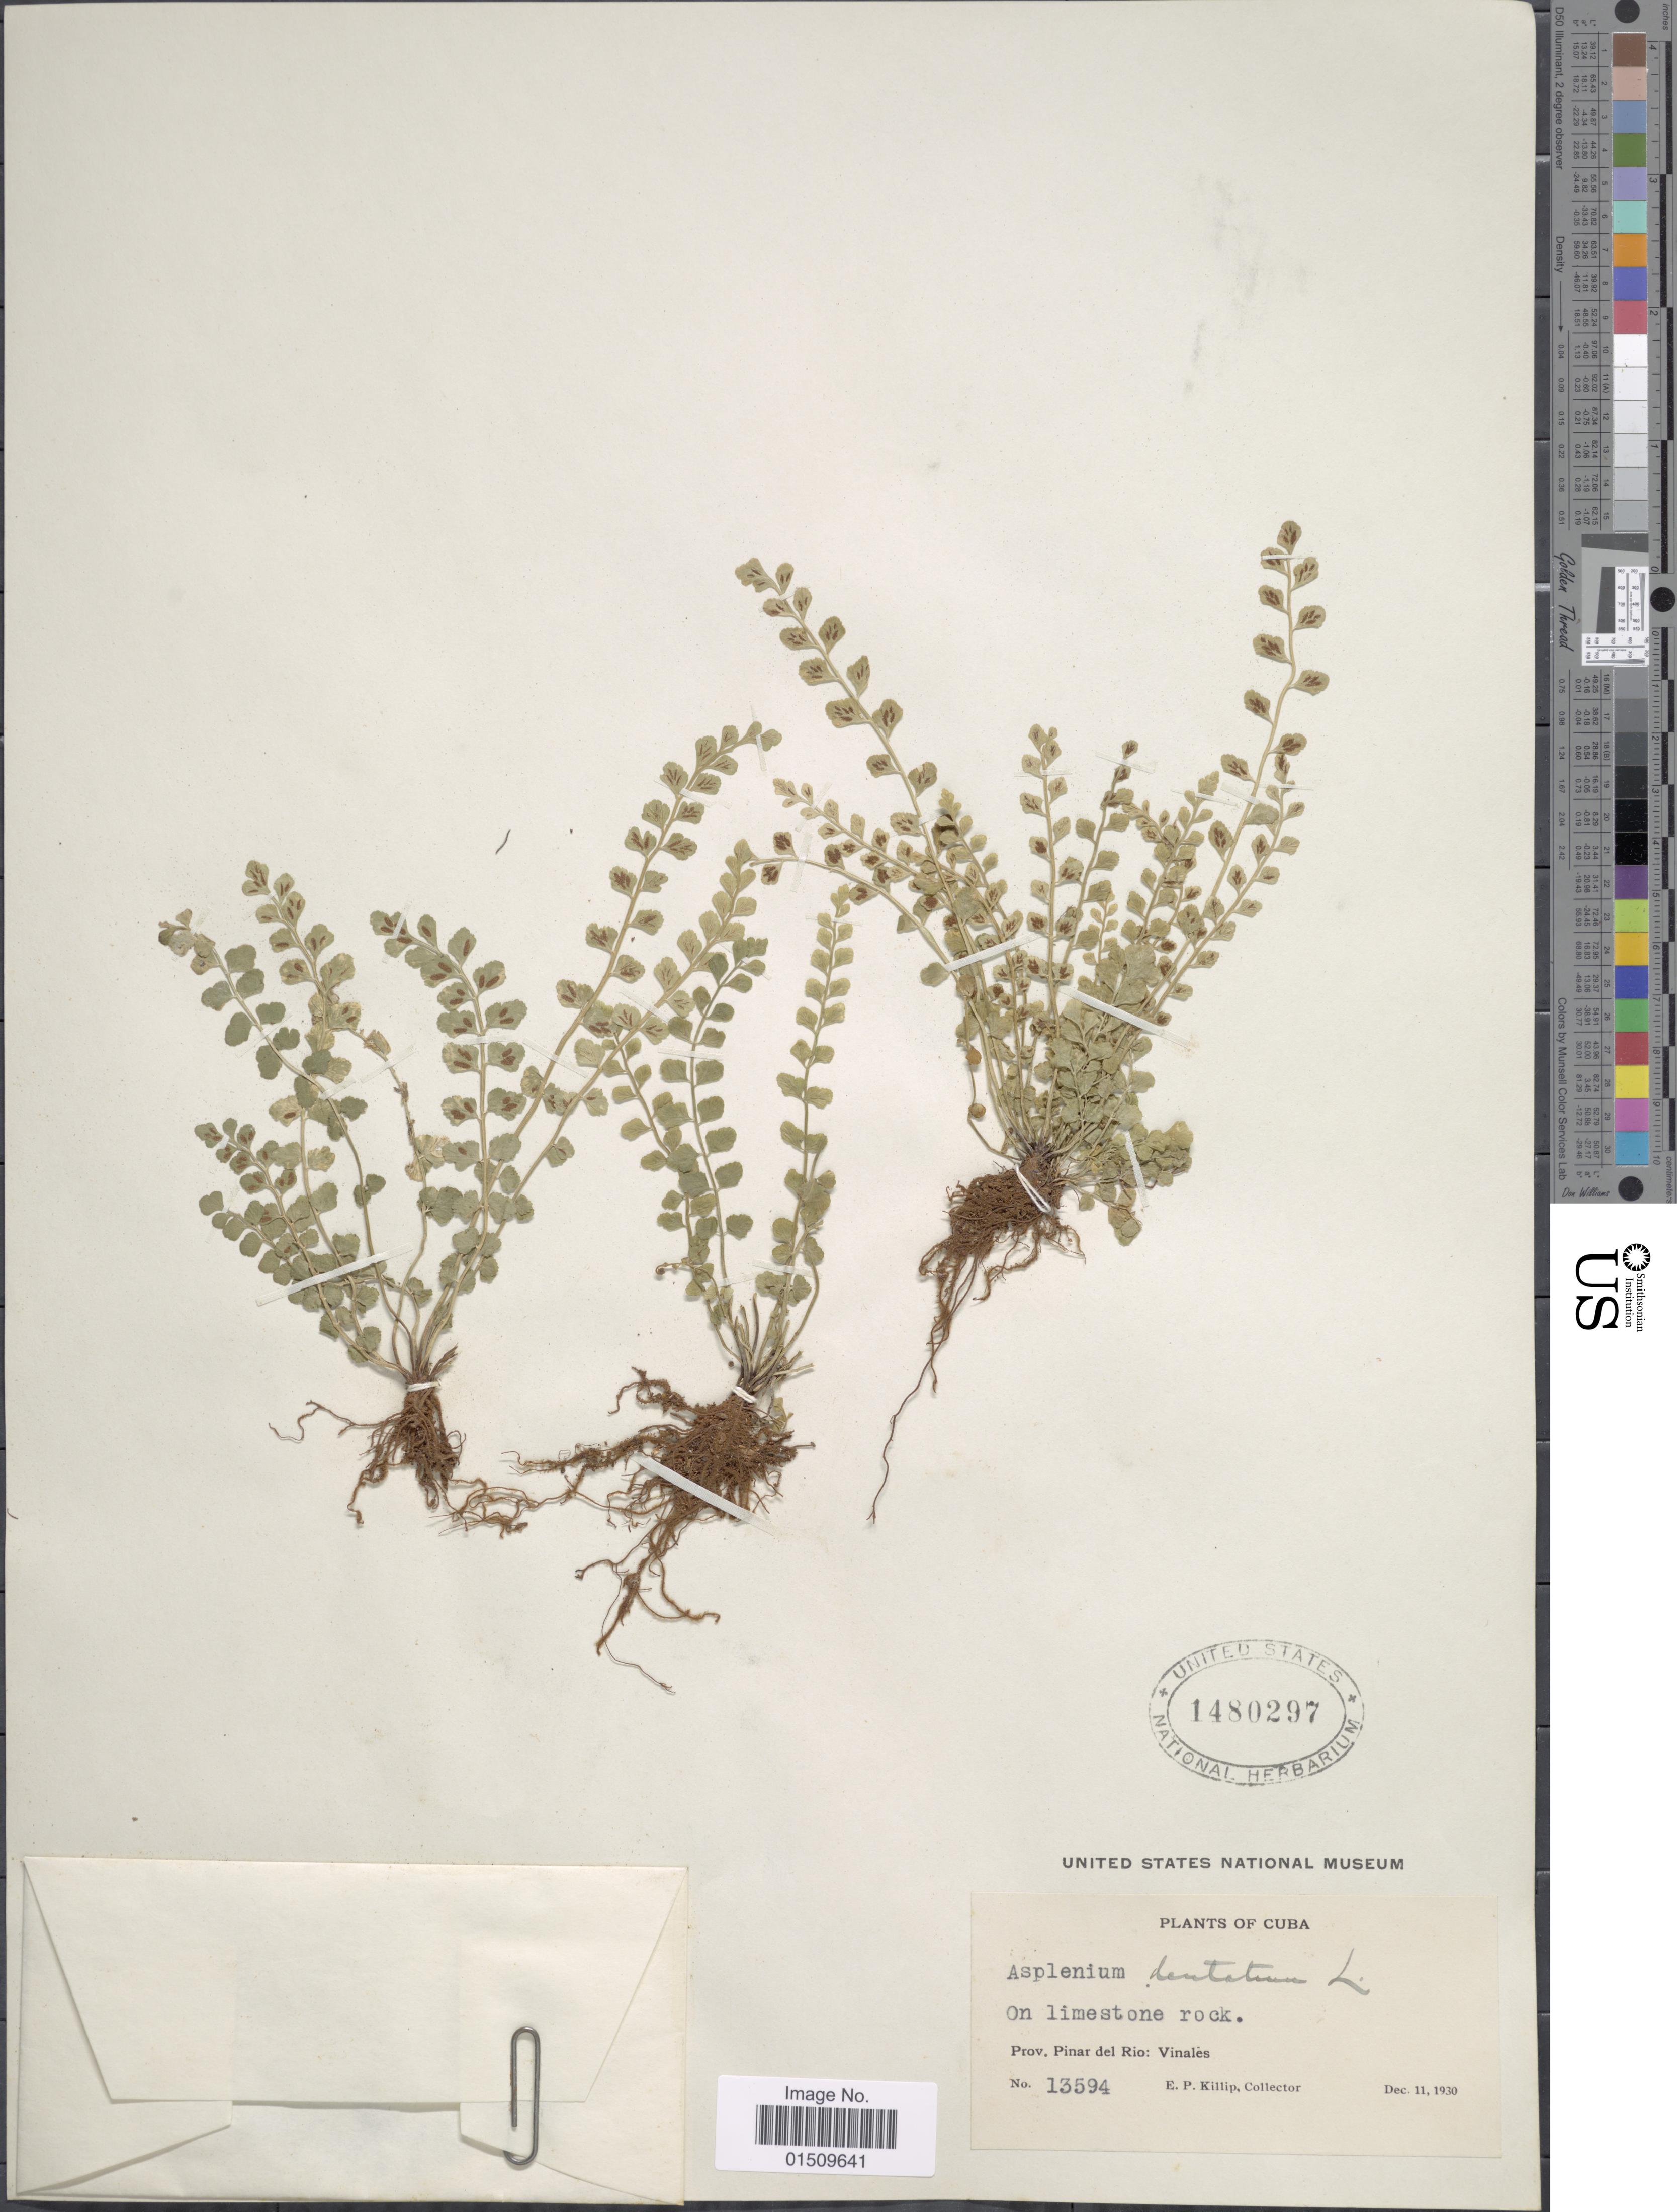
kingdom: Plantae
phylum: Tracheophyta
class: Polypodiopsida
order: Polypodiales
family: Aspleniaceae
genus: Asplenium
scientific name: Asplenium trichomanes-dentatum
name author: L.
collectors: E. P. Killip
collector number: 13594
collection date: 1930-12-11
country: Cuba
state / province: Pinar del Río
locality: Cuba, Prov. Pinar del Rio: Vinales.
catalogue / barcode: US 1480297